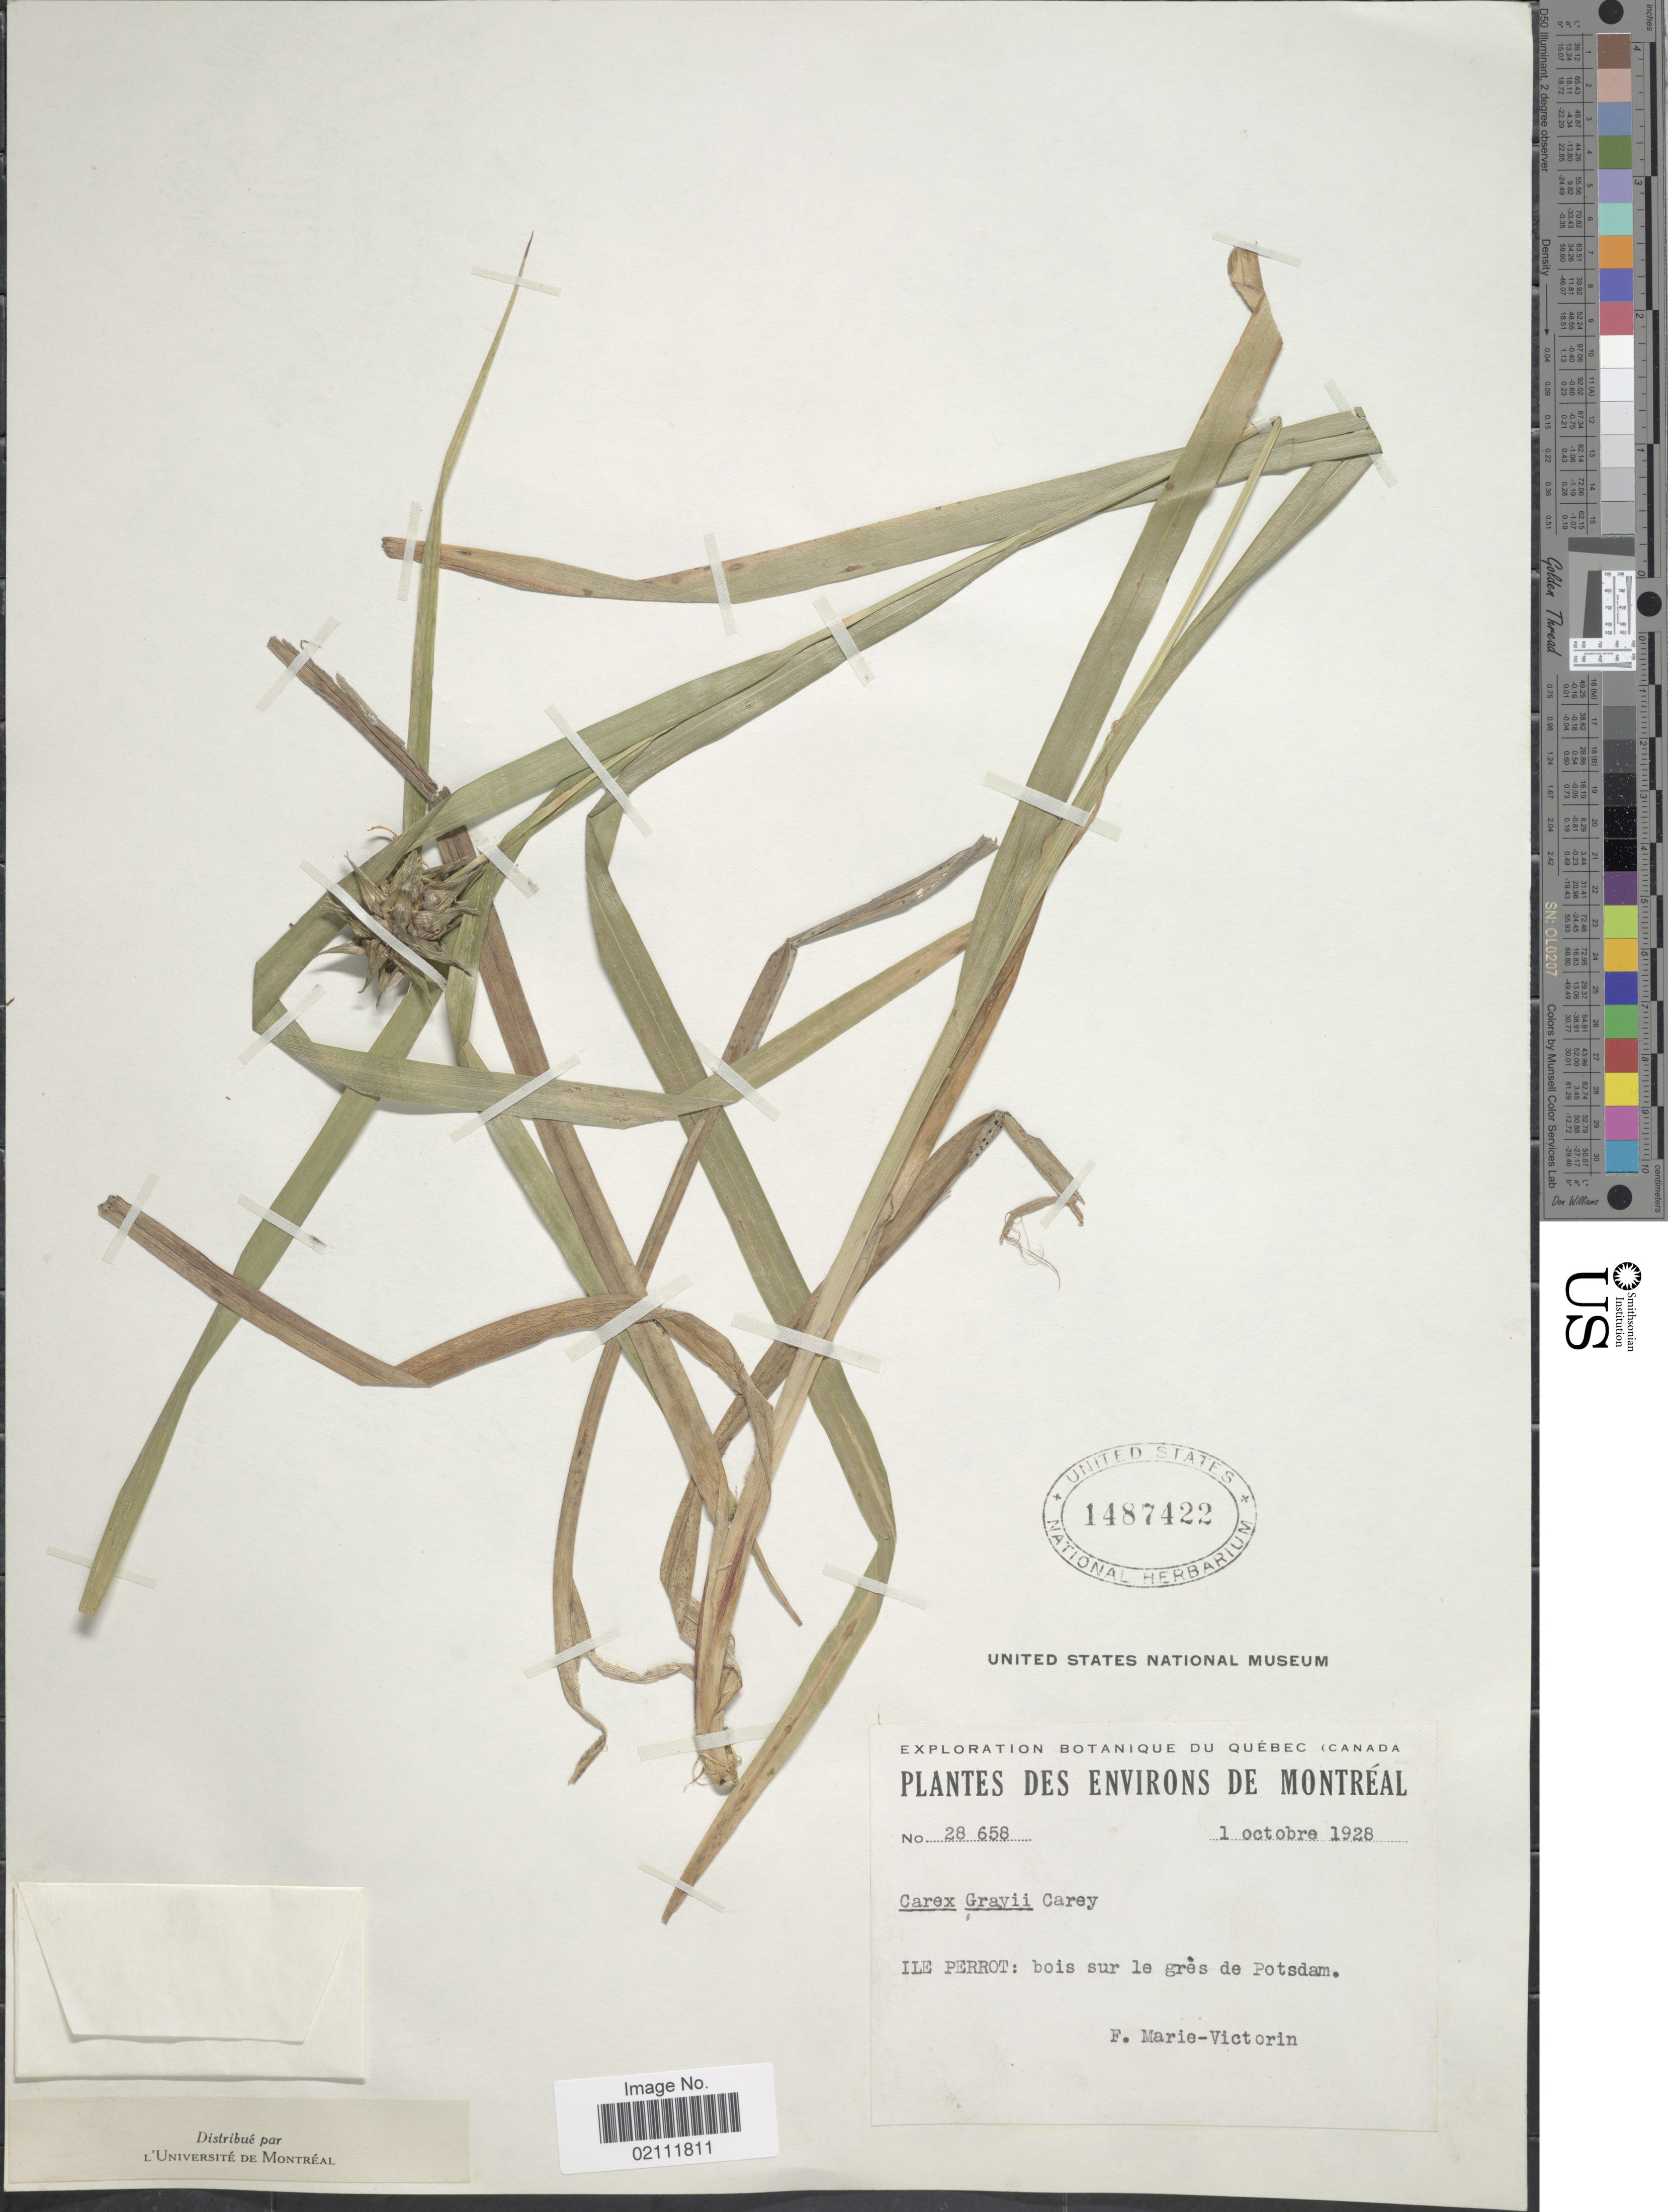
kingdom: Plantae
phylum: Tracheophyta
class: Liliopsida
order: Poales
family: Cyperaceae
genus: Carex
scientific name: Carex grayi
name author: J. Carey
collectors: F. Marie-Victorin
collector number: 28658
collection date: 1928-10-01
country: Canada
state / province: Quebec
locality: Des environs de Montreal, Ile Perrot: bois sur le gres de Potsdam.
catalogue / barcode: US 1487422